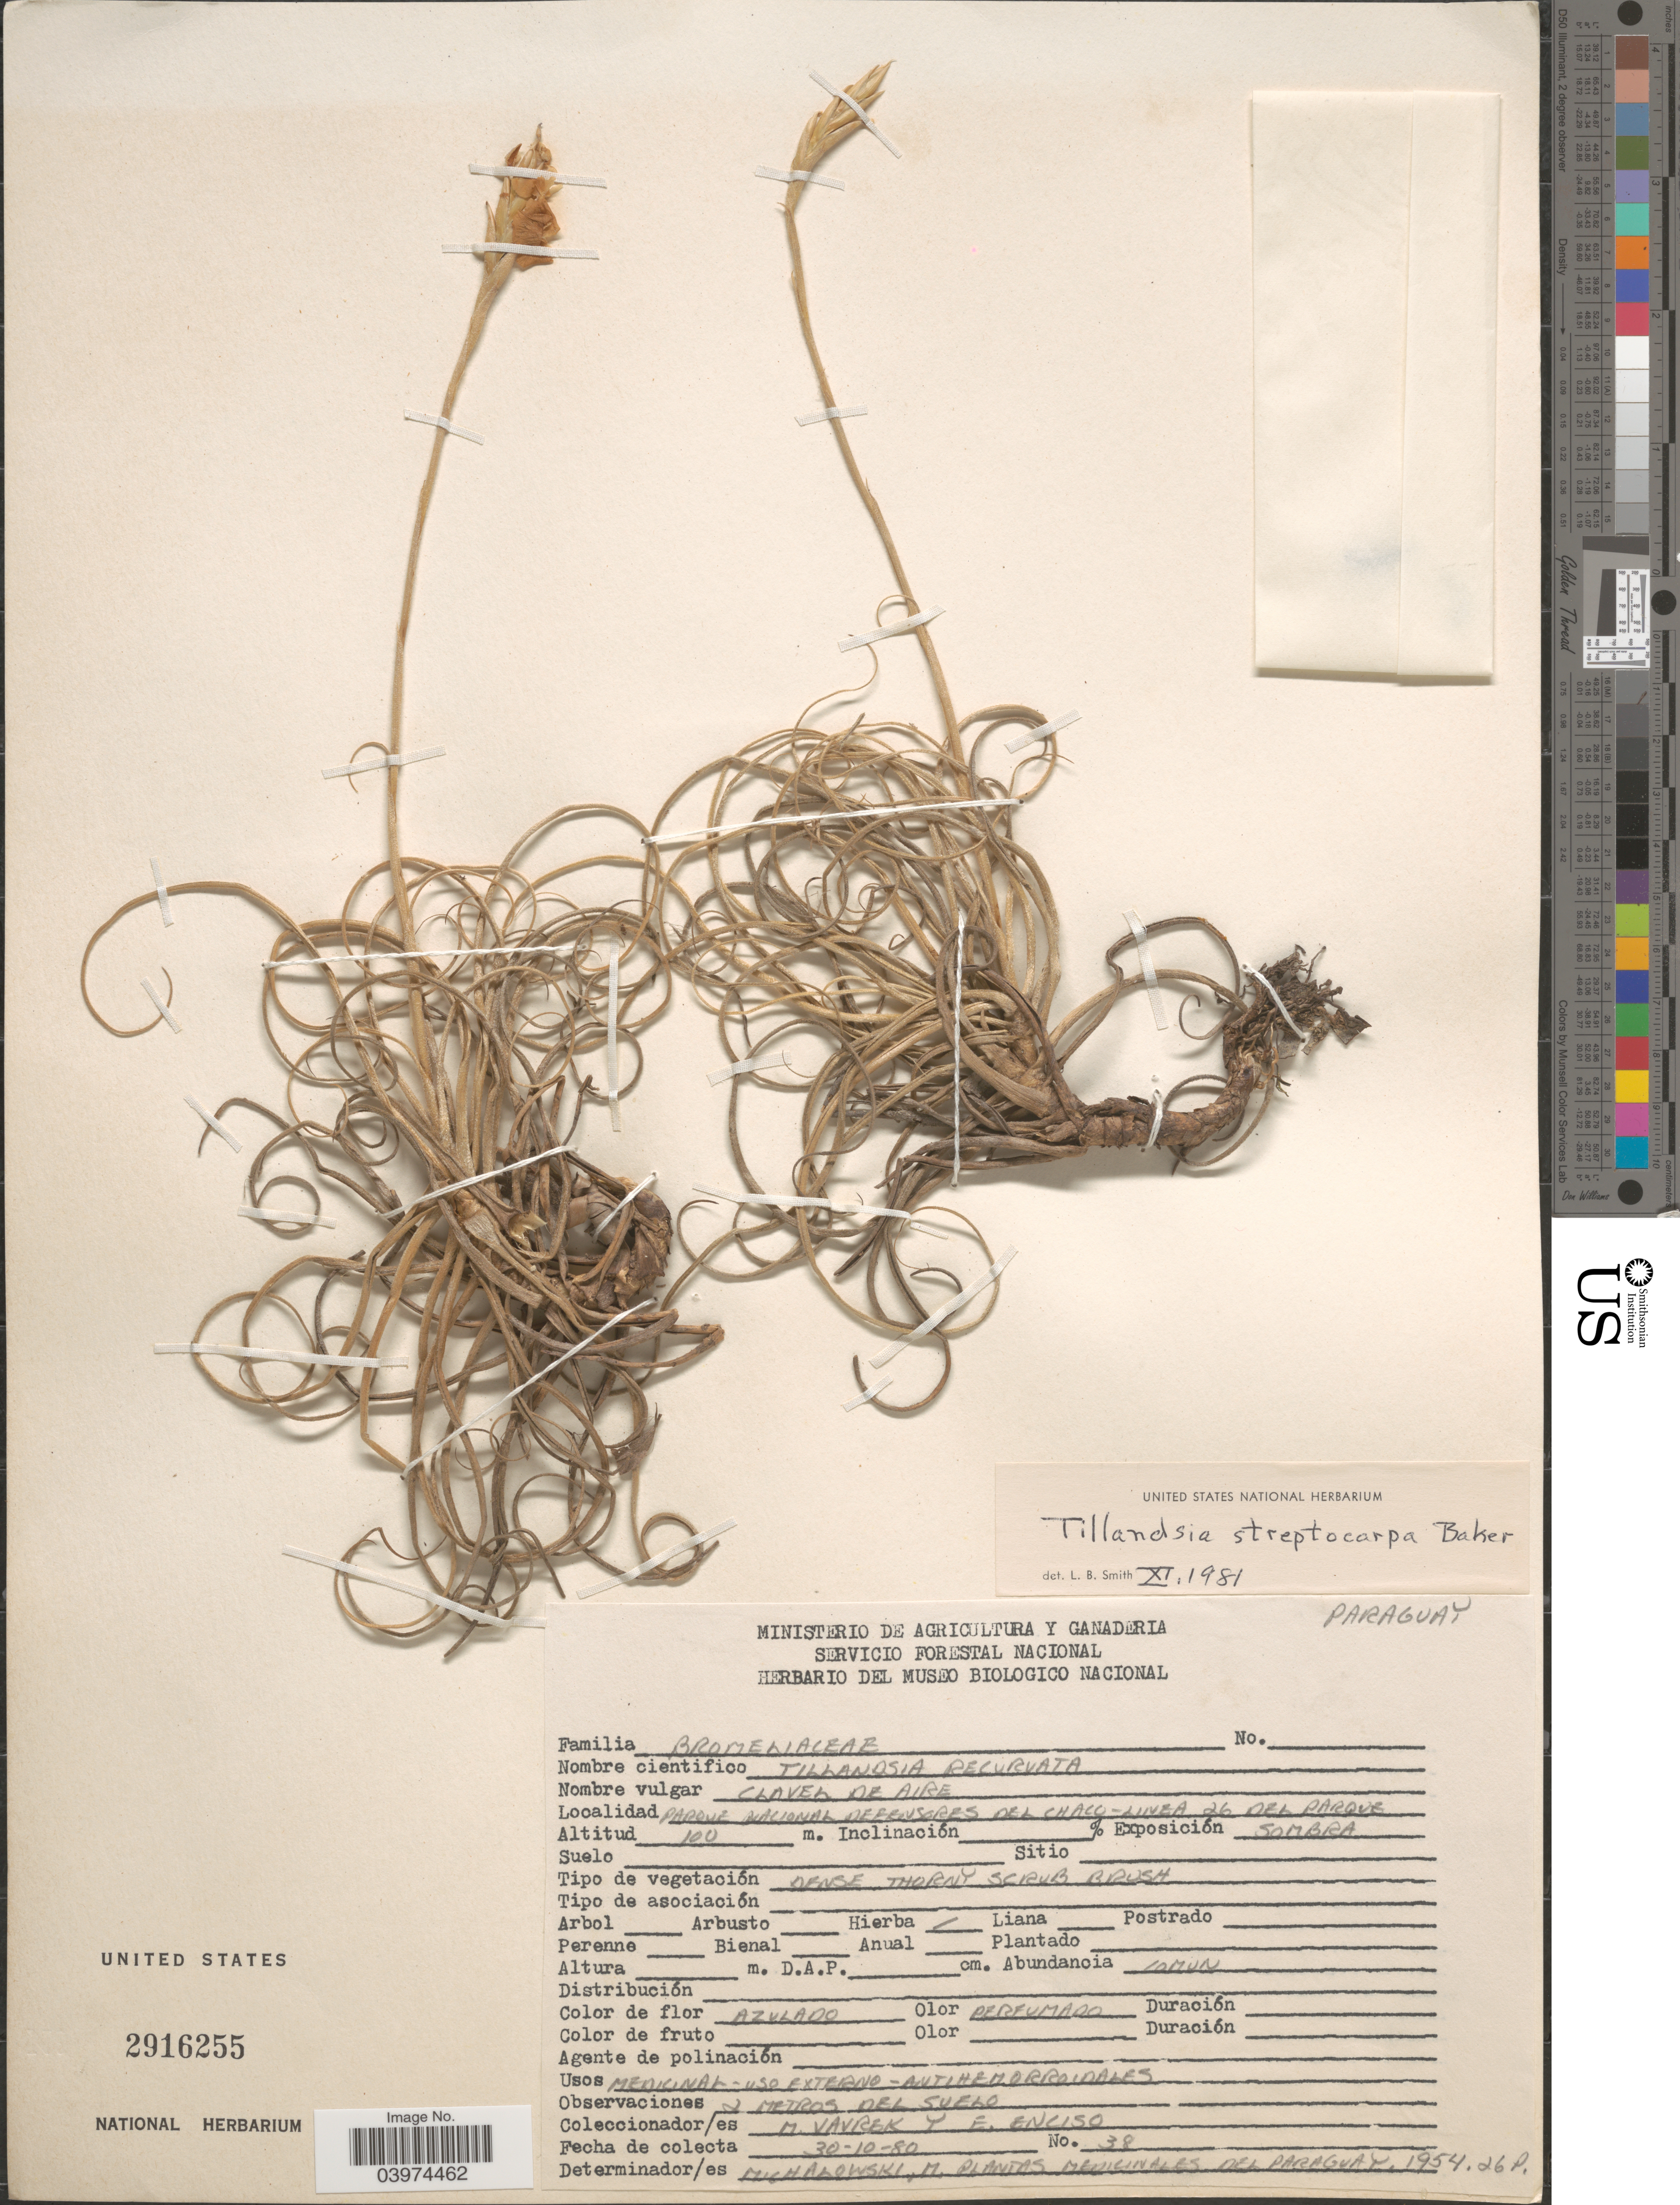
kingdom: Plantae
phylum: Tracheophyta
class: Liliopsida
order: Poales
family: Bromeliaceae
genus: Tillandsia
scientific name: Tillandsia streptocarpa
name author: Baker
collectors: M. Vavrek & E. Enciso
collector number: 38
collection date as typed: Transcribed d/m/y: 30/10/80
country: Paraguay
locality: Parque Nacional Defensores del Chaco-Linea 26 del parque.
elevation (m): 100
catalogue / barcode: US 2916255